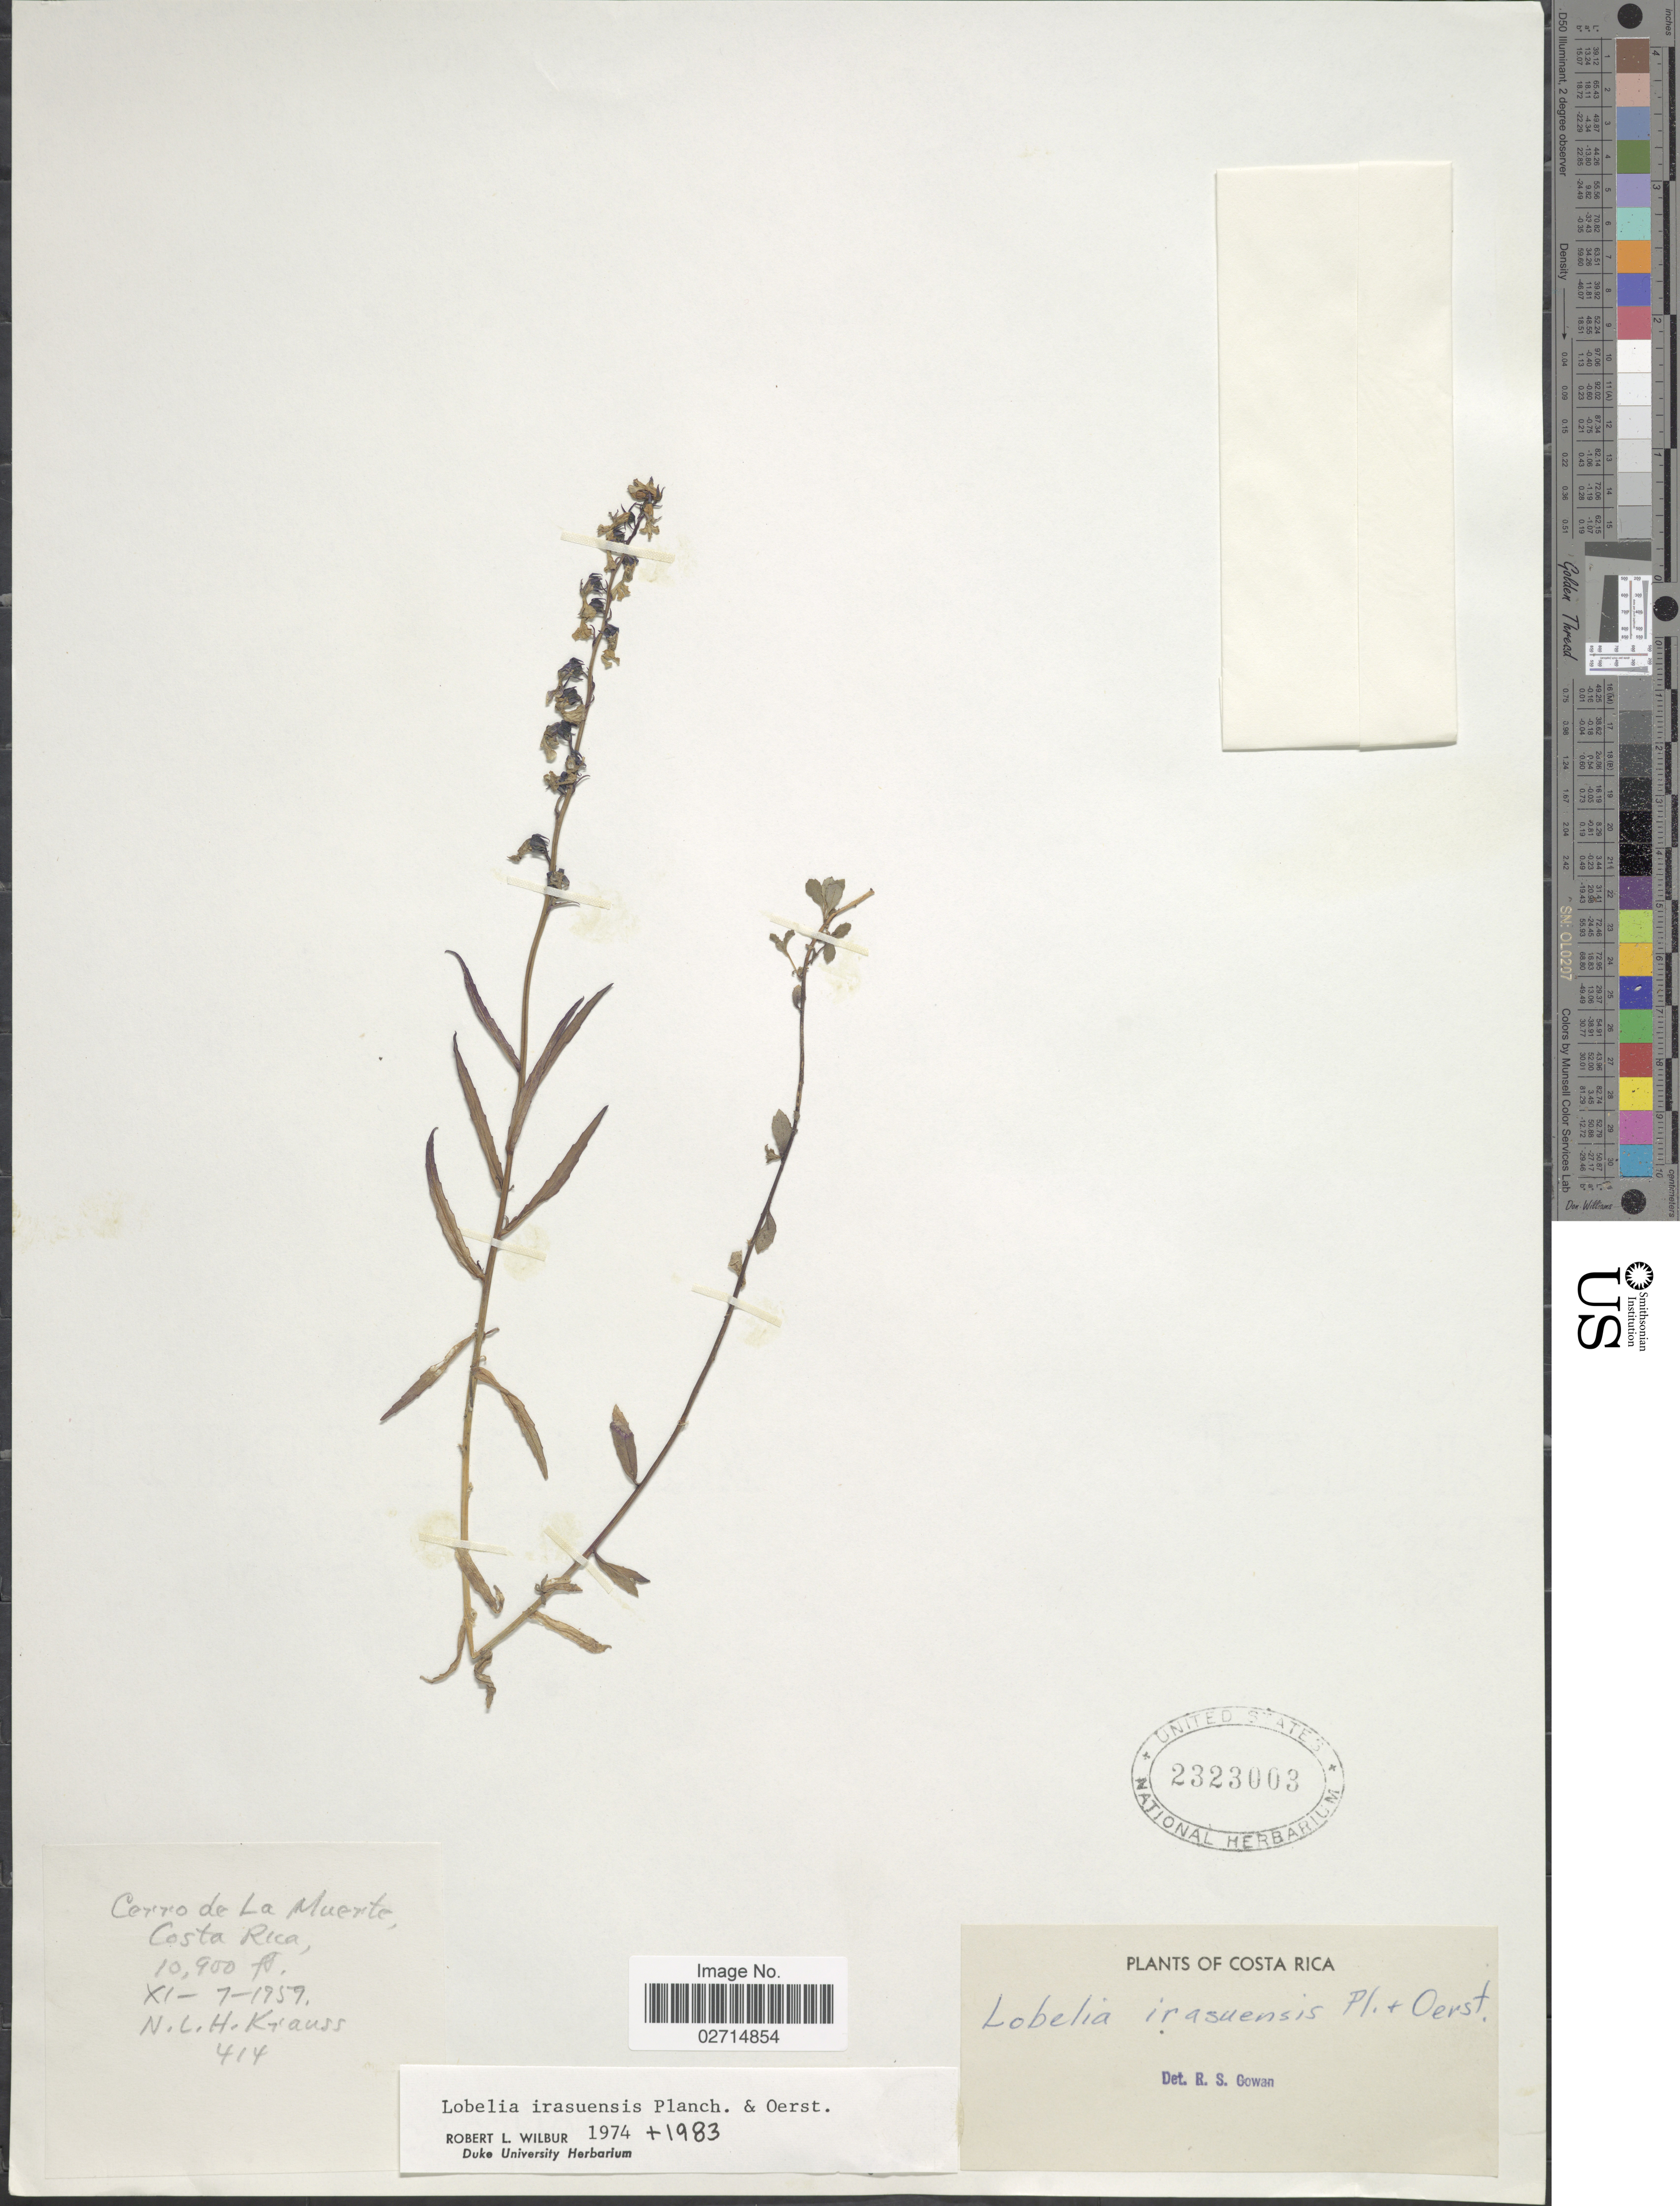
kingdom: Plantae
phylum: Tracheophyta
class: Magnoliopsida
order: Asterales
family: Campanulaceae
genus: Lobelia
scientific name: Lobelia irasuensis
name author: Planch. & Oerst.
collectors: N. Krauss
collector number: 414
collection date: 1959-11-07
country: Costa Rica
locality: Cerro de La Muerte.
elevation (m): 3322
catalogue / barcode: US 2323003